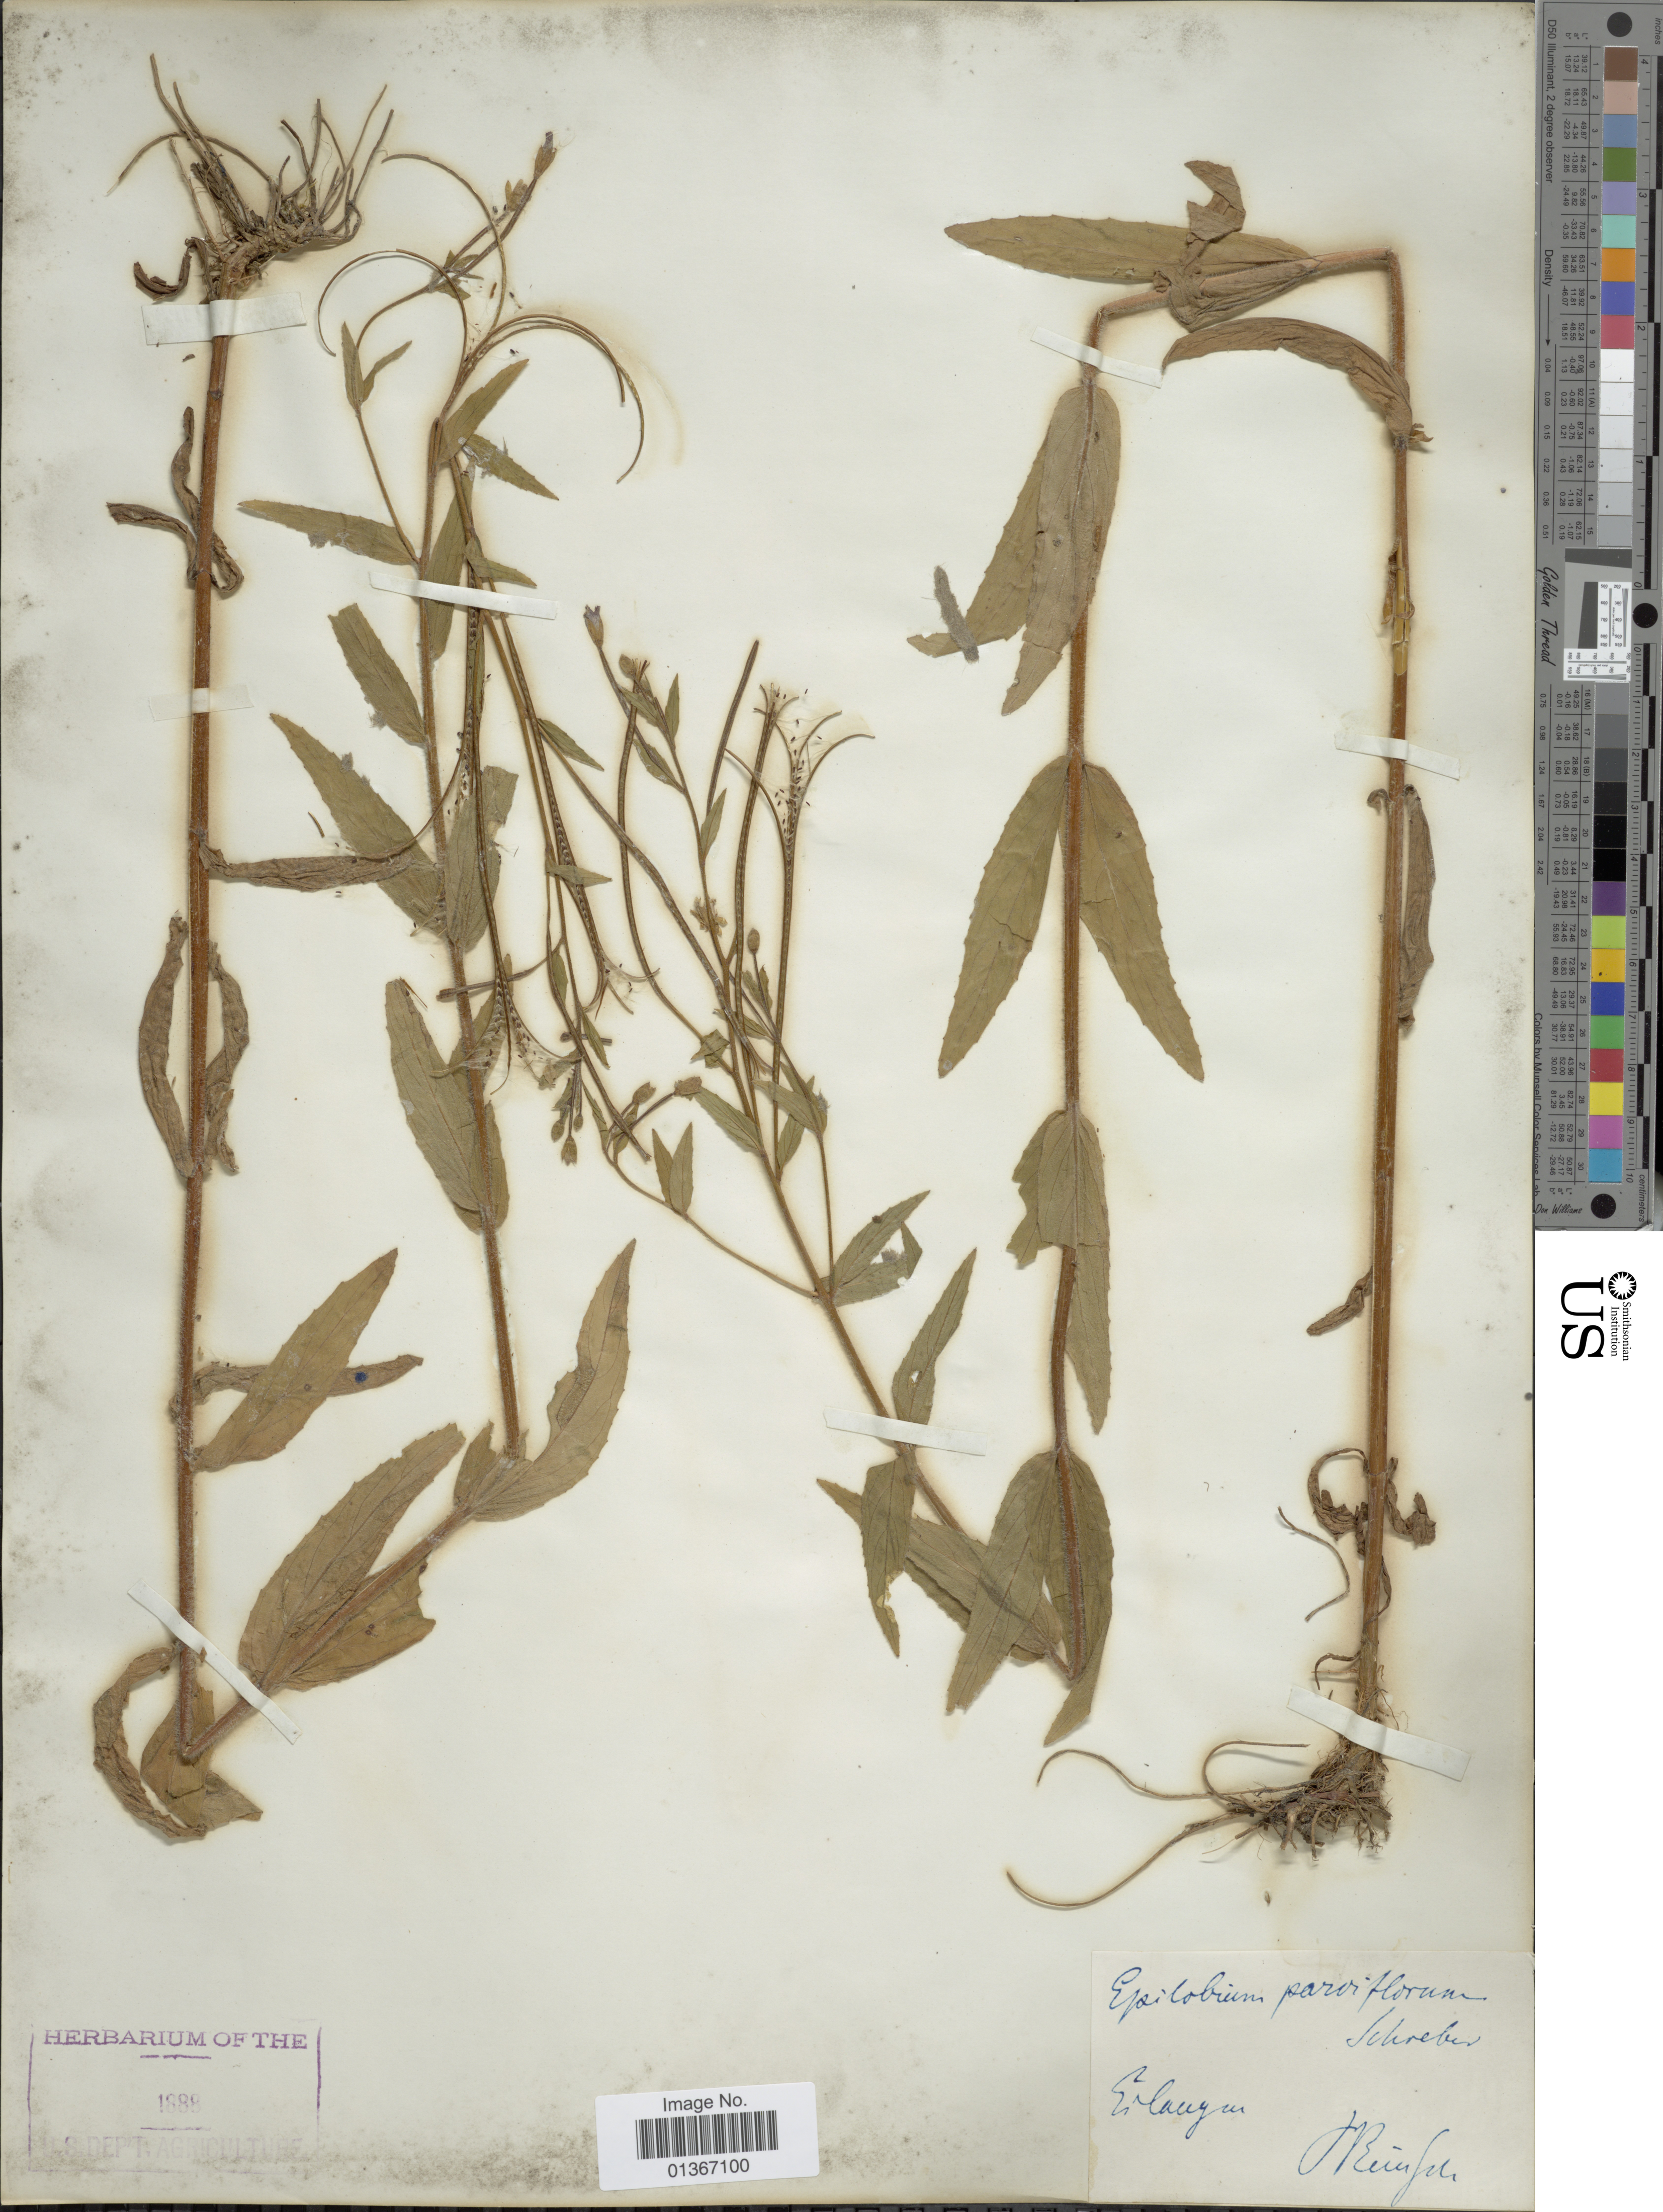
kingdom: Plantae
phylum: Tracheophyta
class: Magnoliopsida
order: Myrtales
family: Onagraceae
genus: Epilobium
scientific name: Epilobium parviflorum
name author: Schreb.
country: Germany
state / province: Bayern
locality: Erlangen.